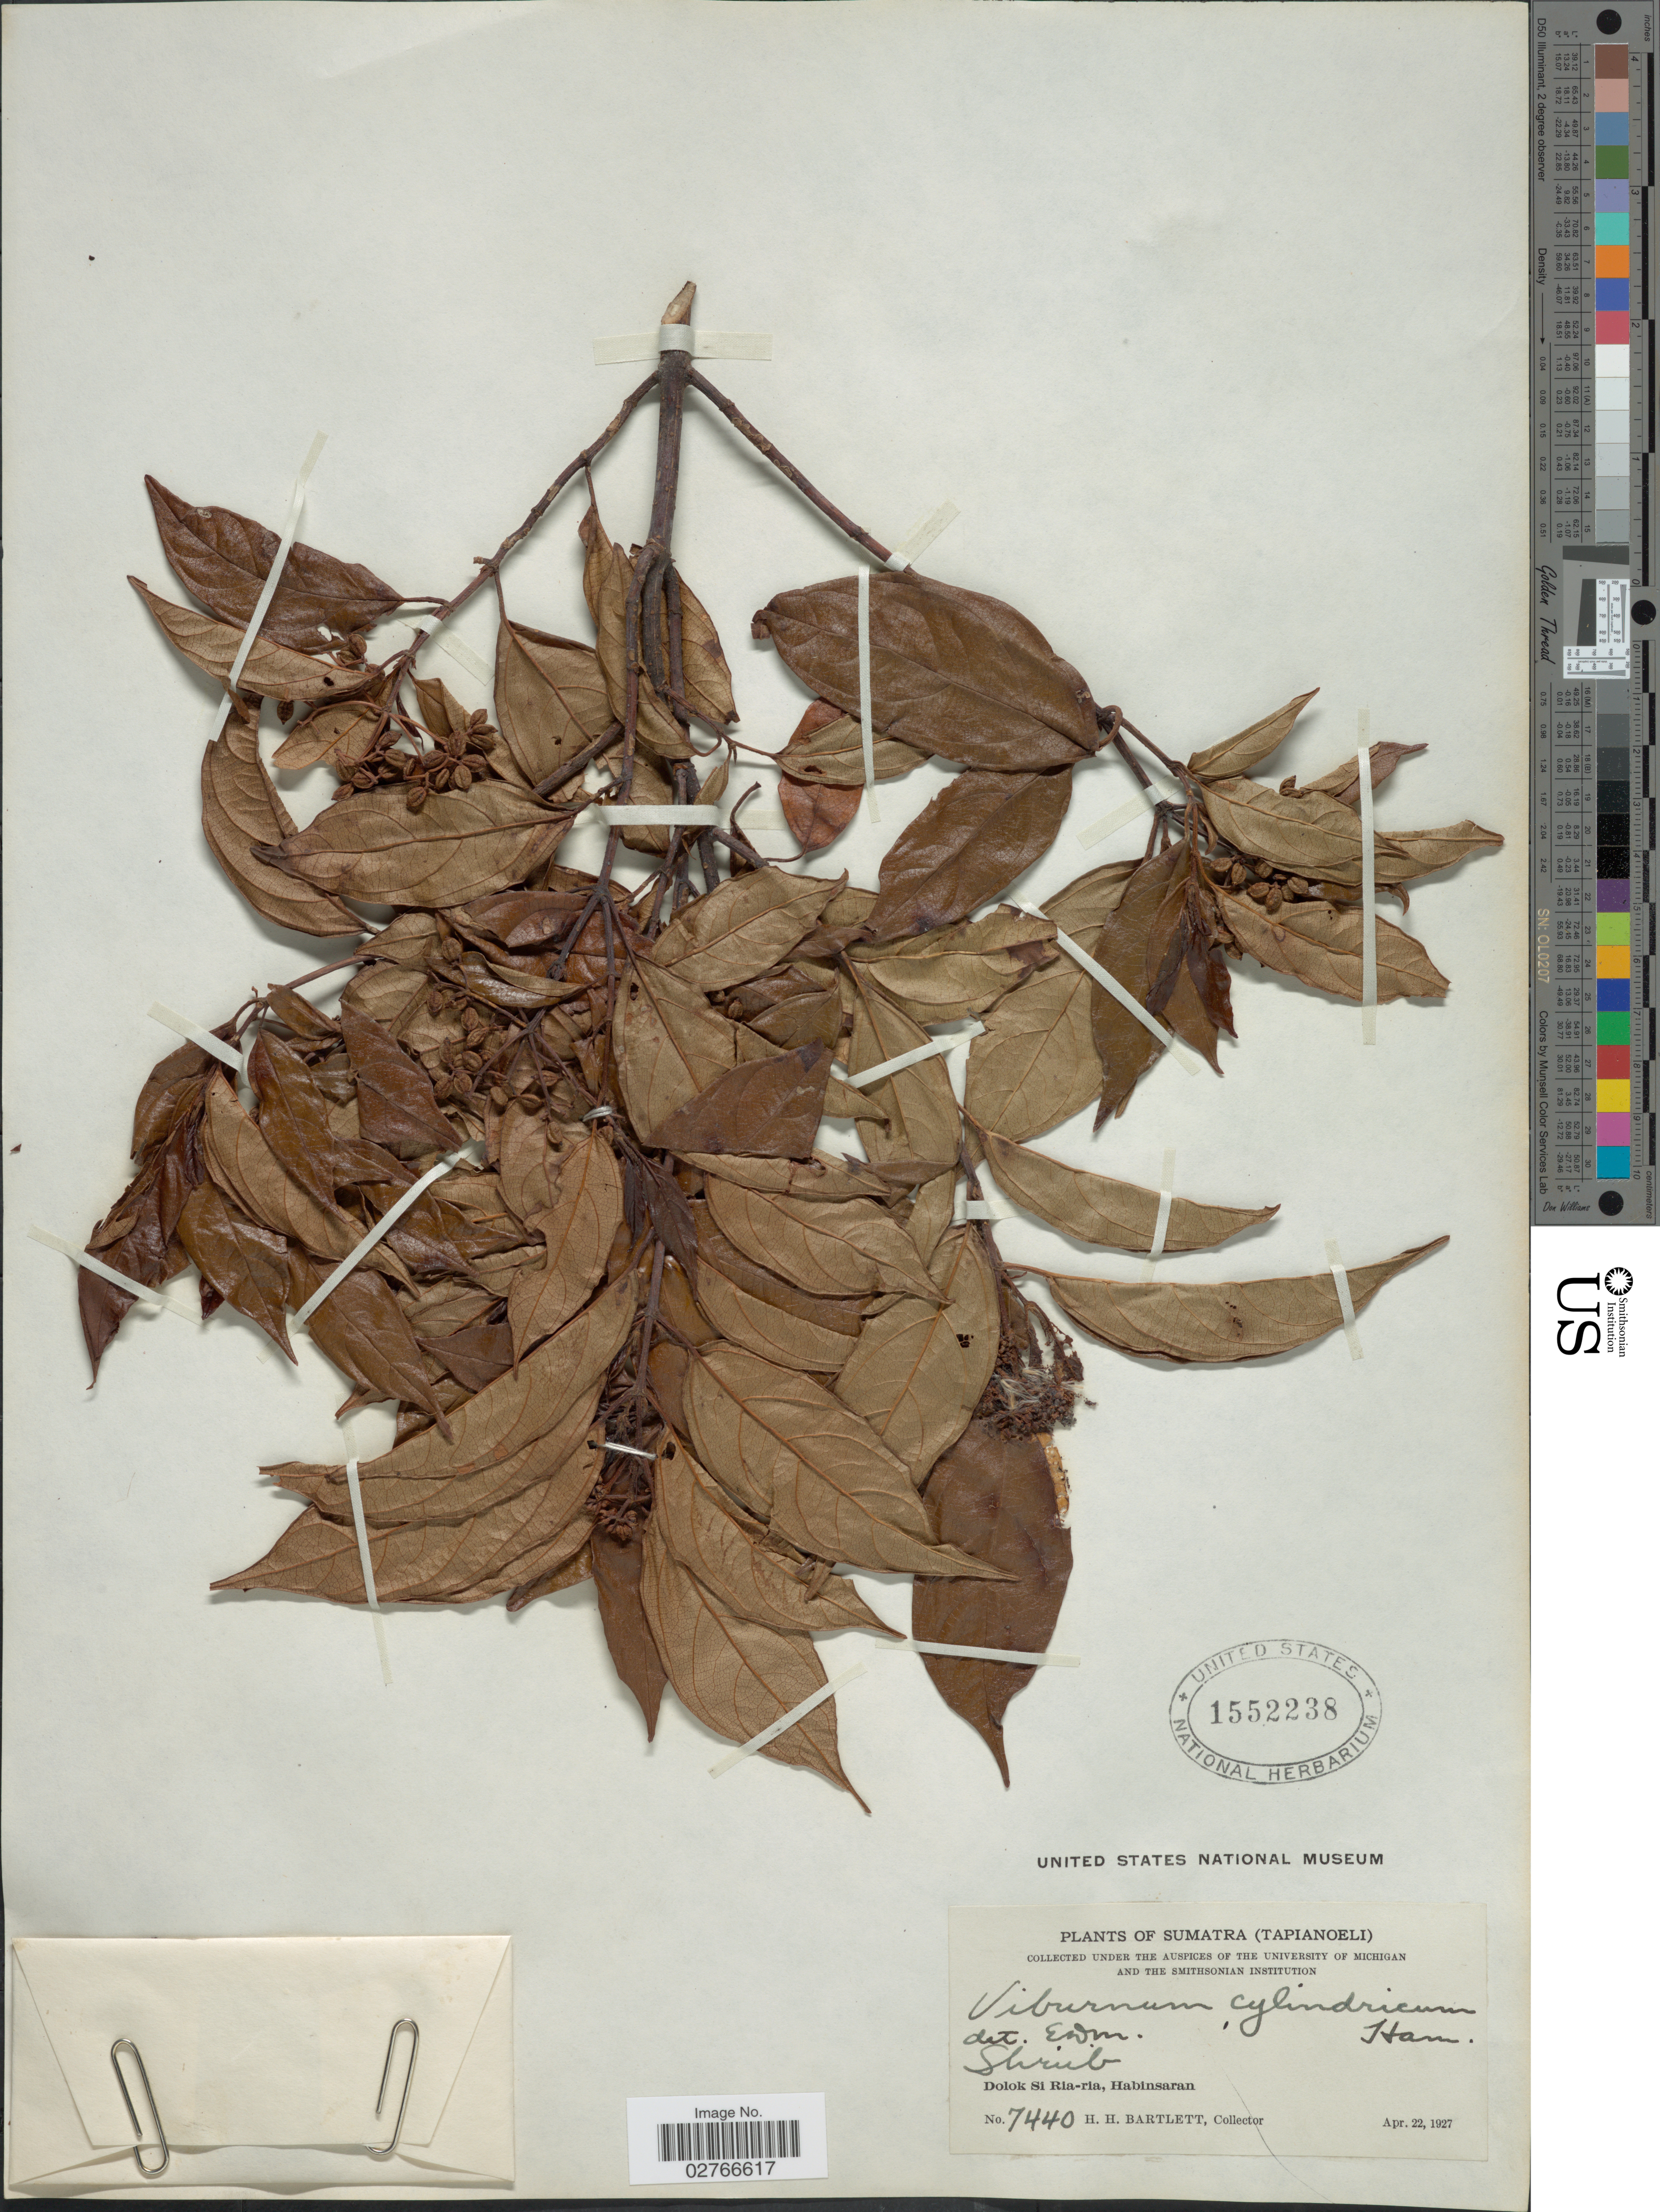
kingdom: Plantae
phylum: Tracheophyta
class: Magnoliopsida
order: Dipsacales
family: Viburnaceae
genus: Viburnum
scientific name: Viburnum cylindricum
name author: Buch.-Ham.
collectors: H. H. Bartlett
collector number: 7440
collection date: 1927-04-22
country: Indonesia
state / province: Sumatra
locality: (Tapianoeli). Dolok Si Ria-ria, Habinsaran.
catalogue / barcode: US 1552238